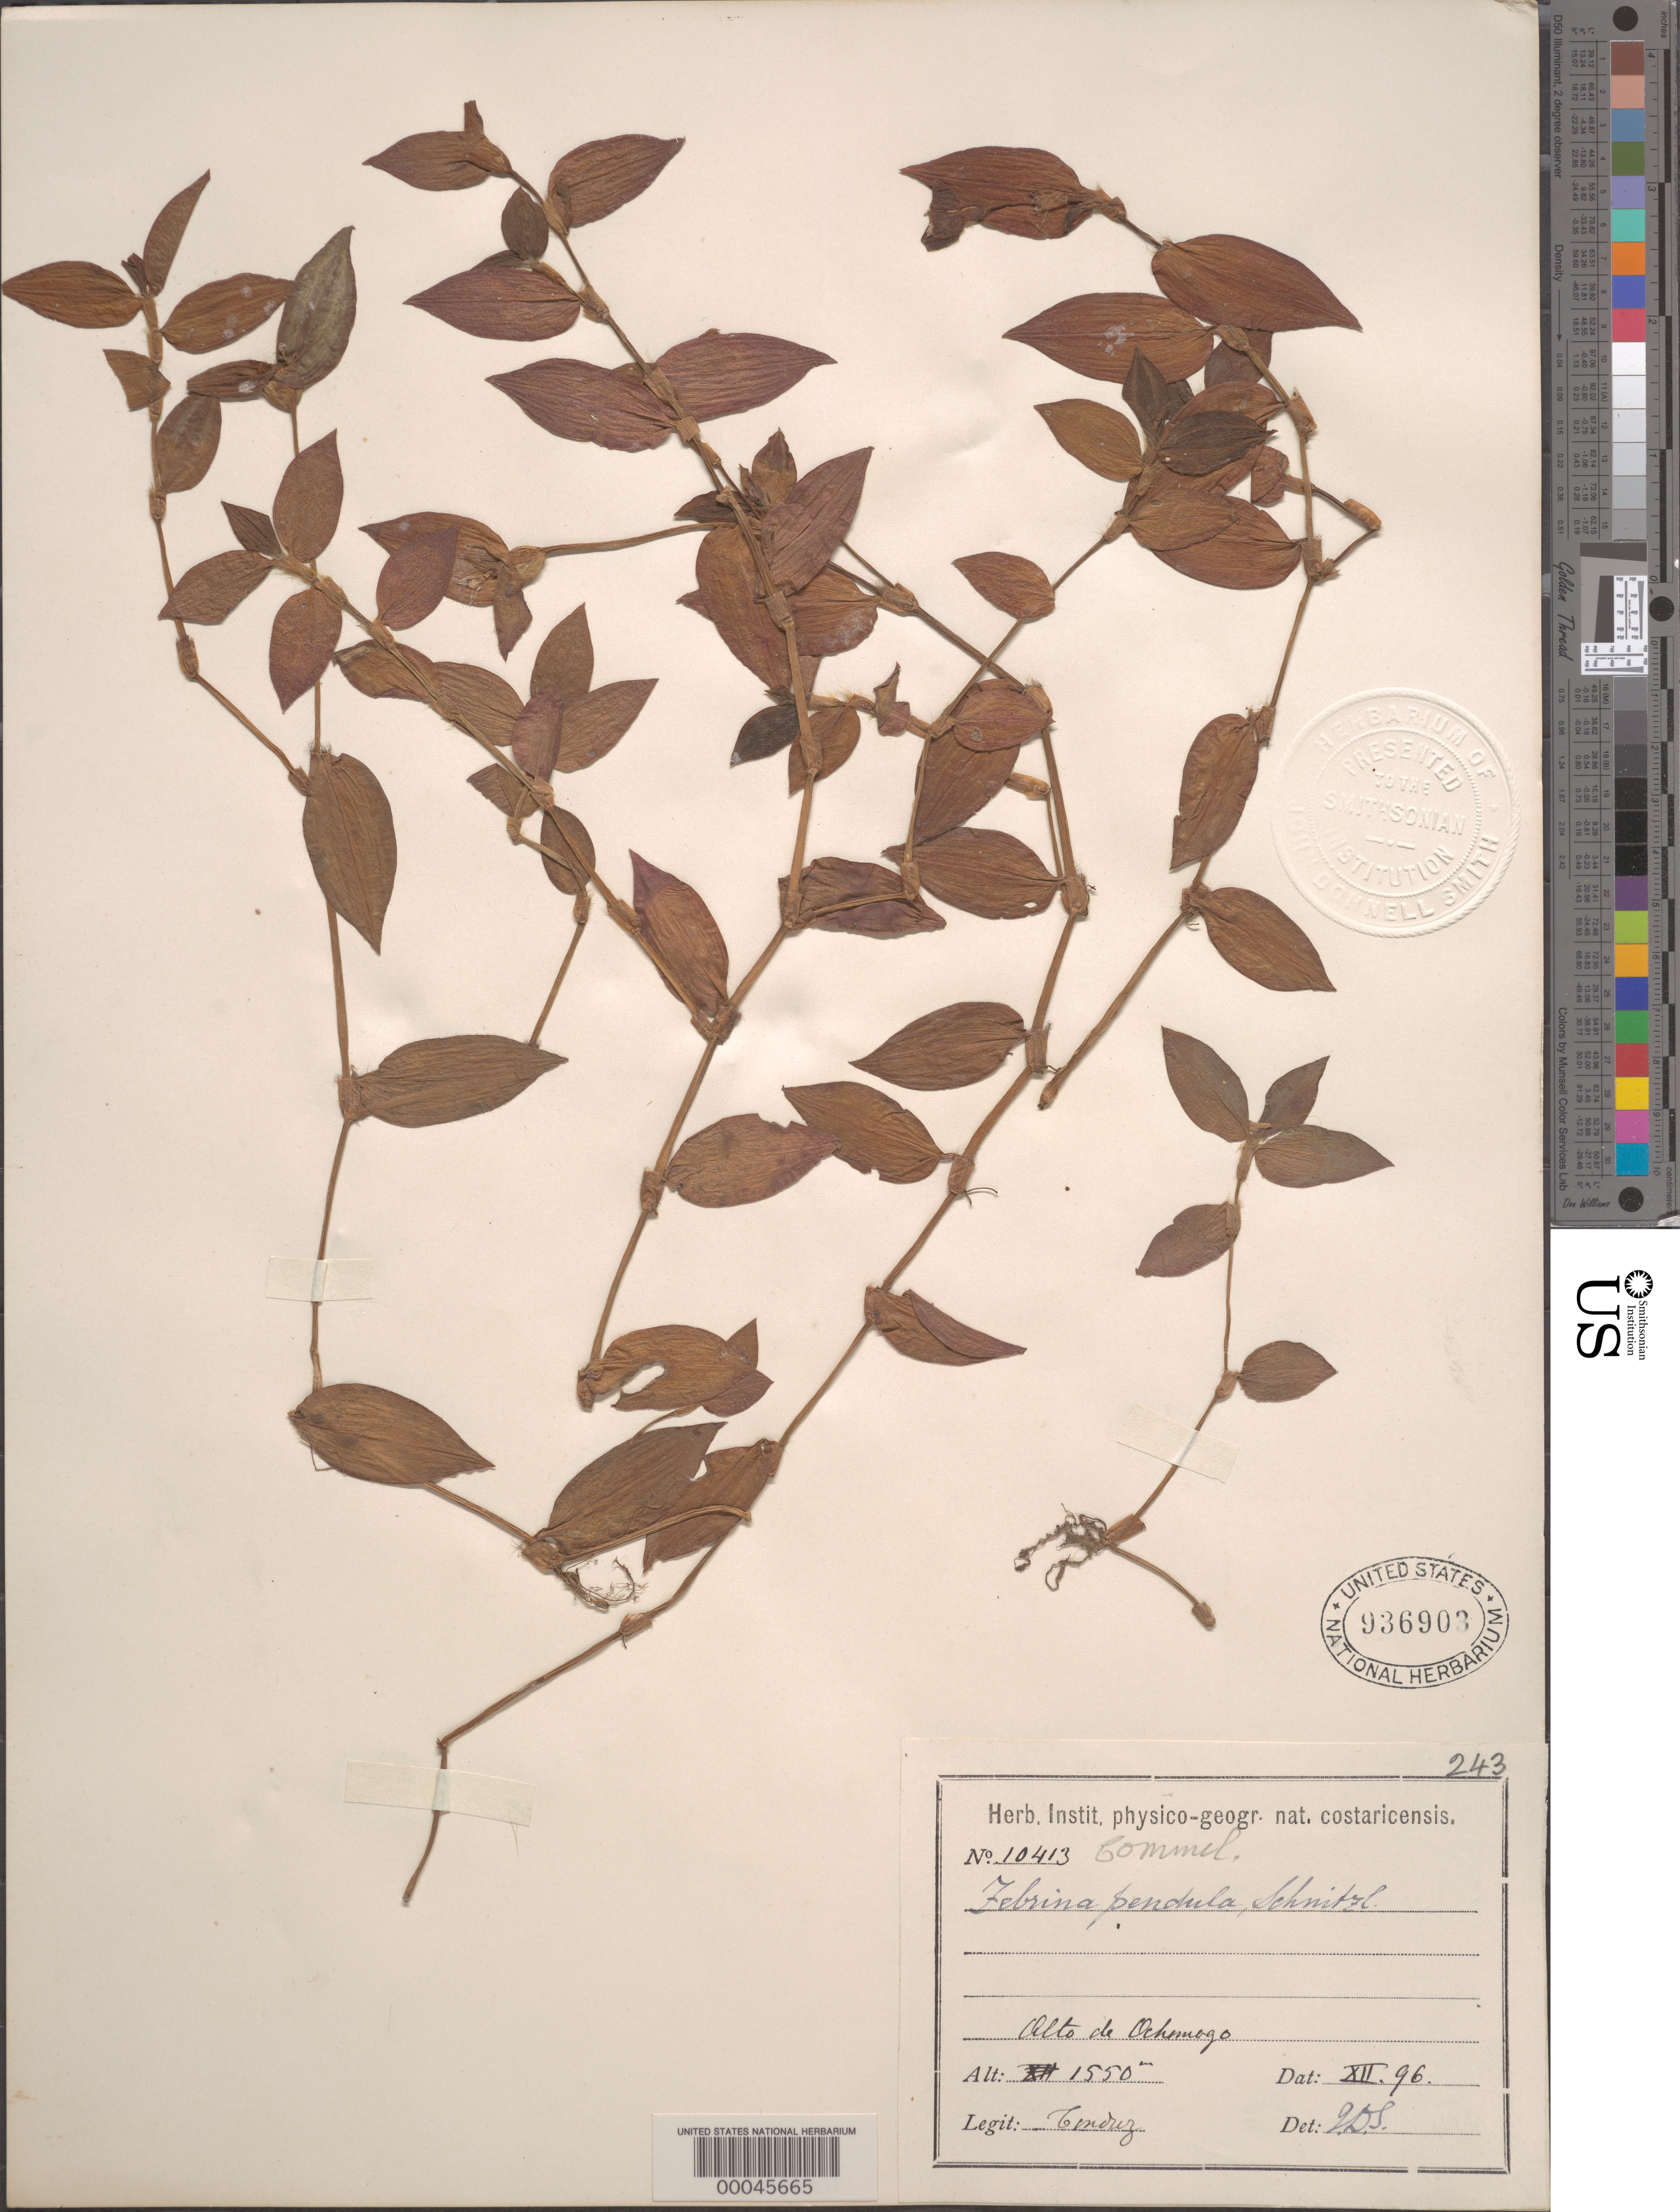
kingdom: Plantae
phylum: Tracheophyta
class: Liliopsida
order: Commelinales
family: Commelinaceae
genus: Tradescantia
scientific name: Tradescantia zebrina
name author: Bosse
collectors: A. Tonduz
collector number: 10413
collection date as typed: Dec 1896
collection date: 1896-12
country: Costa Rica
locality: Alto de Ochomogo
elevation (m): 1550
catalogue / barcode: US 936903